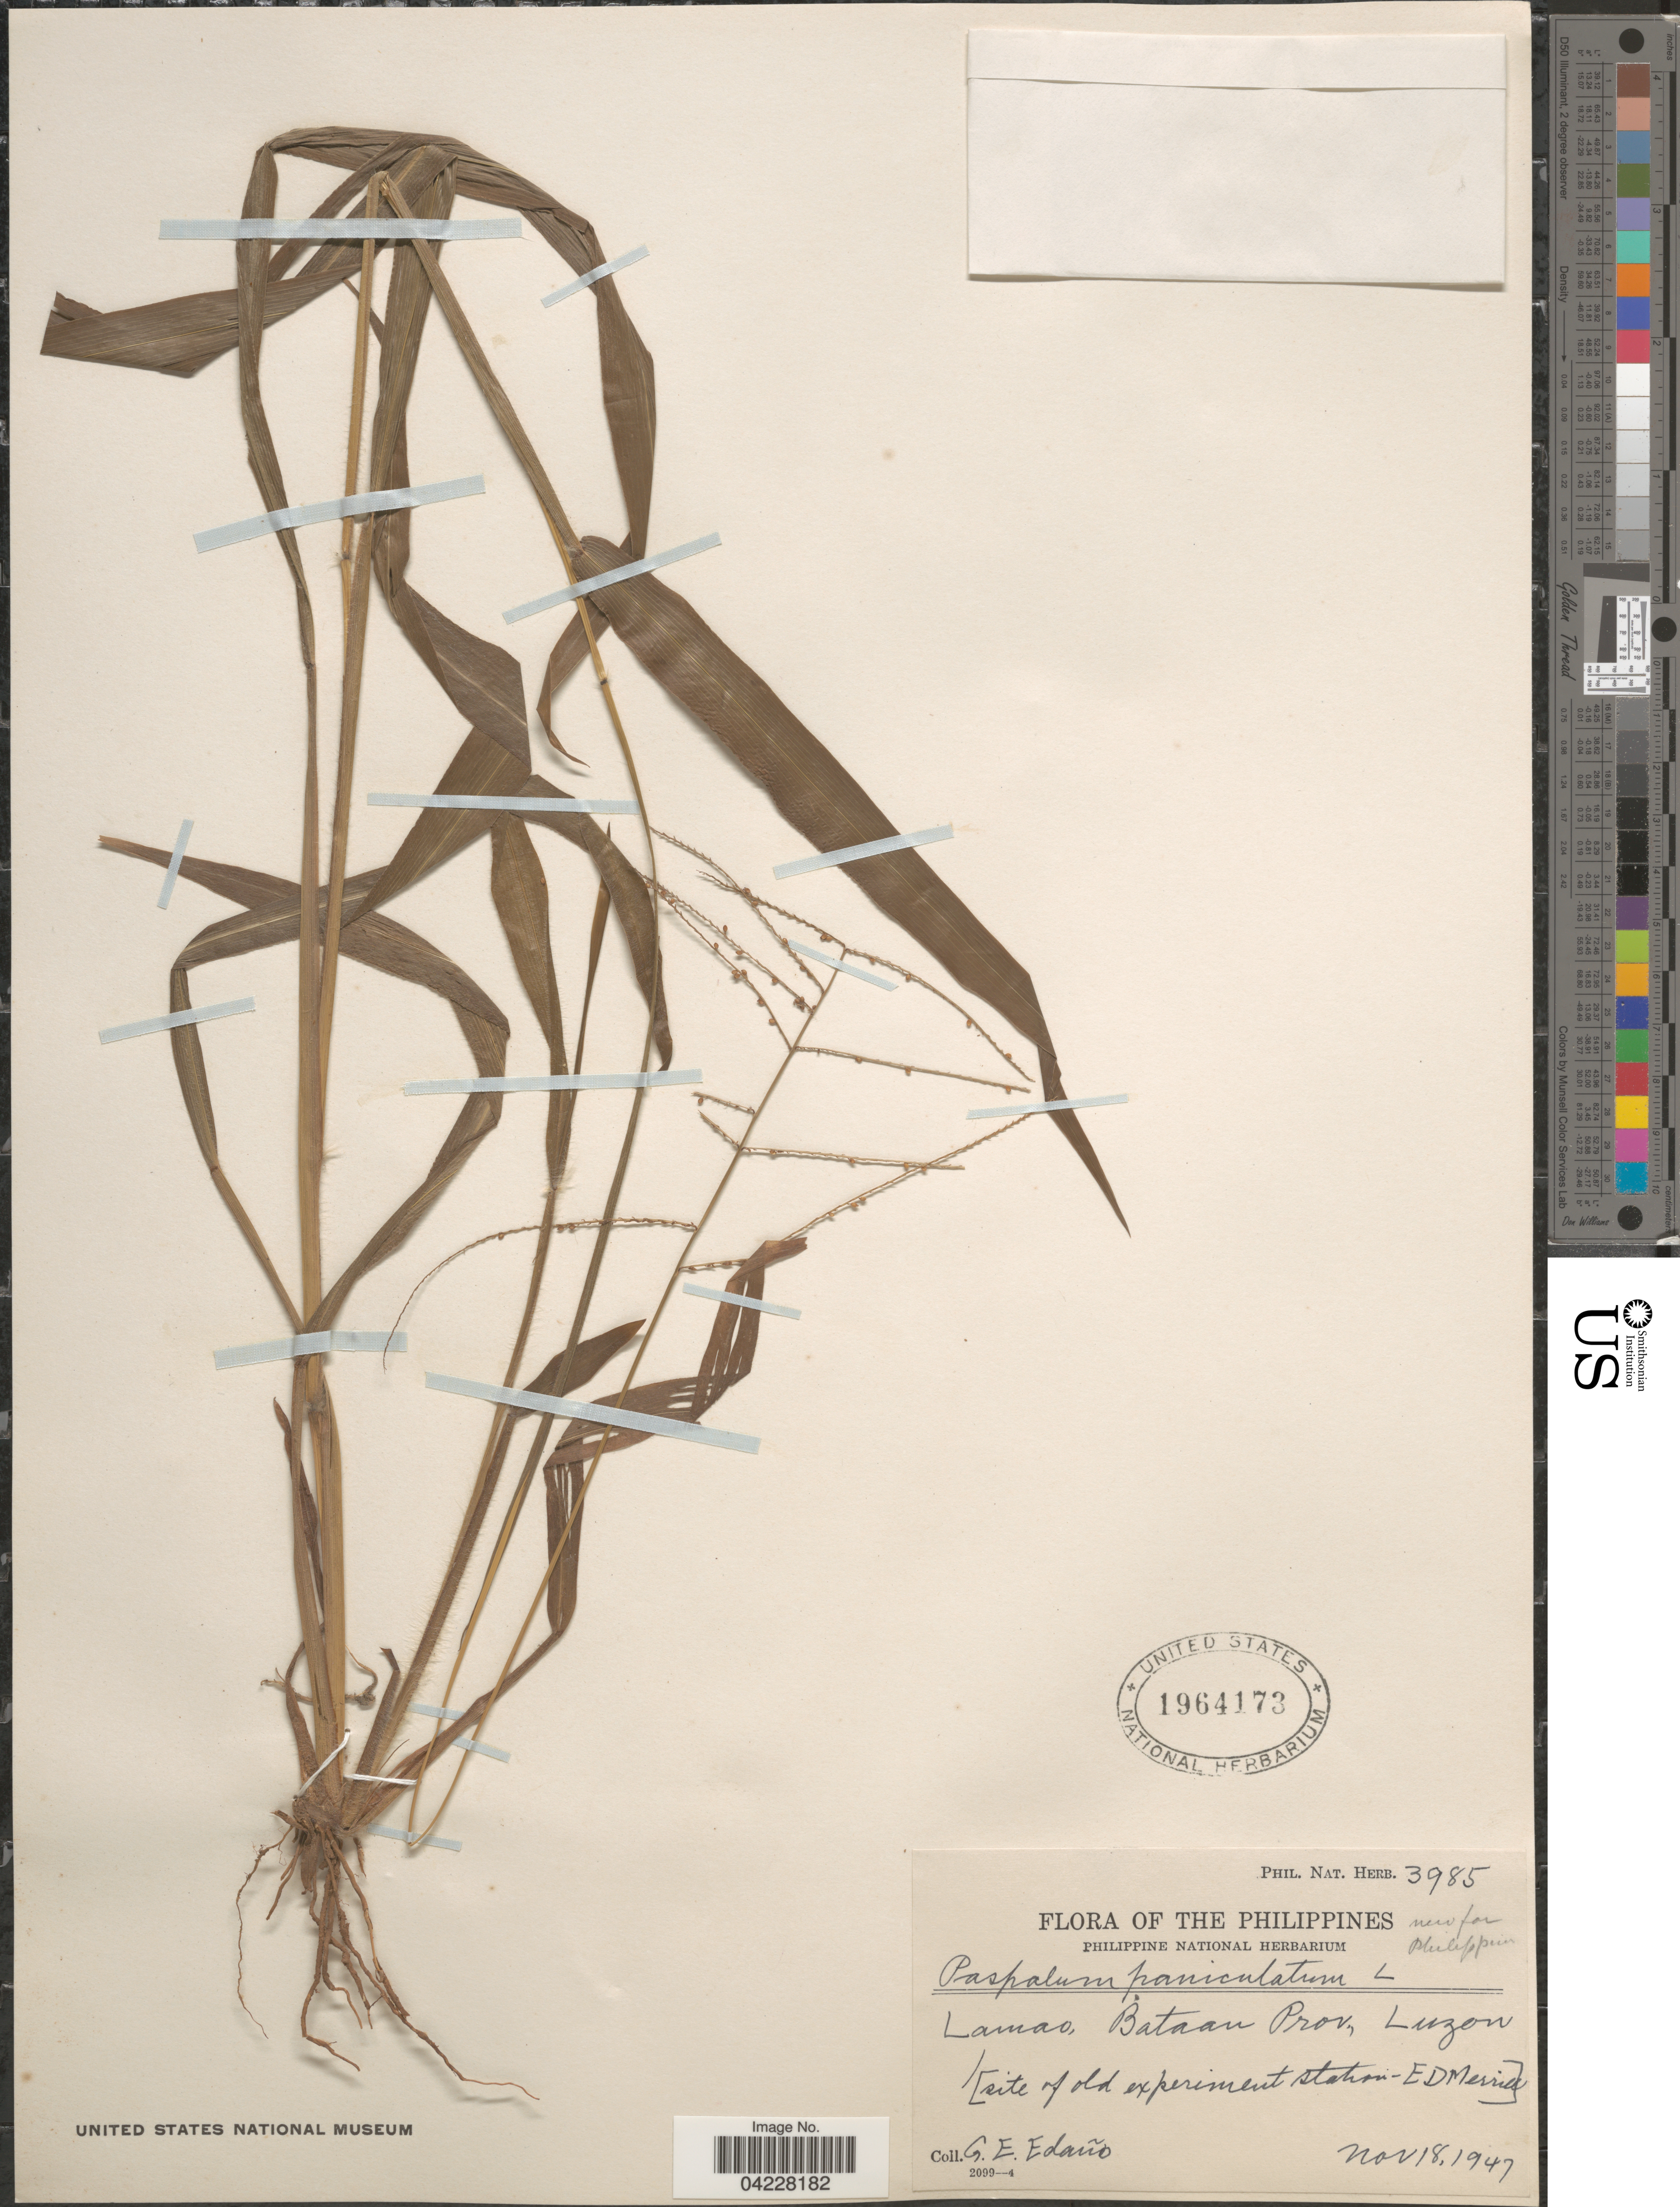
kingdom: Plantae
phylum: Tracheophyta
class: Liliopsida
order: Poales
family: Poaceae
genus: Paspalum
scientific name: Paspalum paniculatum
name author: L.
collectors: G. E. Edaño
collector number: Phil.Nat.Herb. 3985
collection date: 1947-11-18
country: Philippines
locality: Lamao, Bataan Prov.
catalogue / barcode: US 1964173